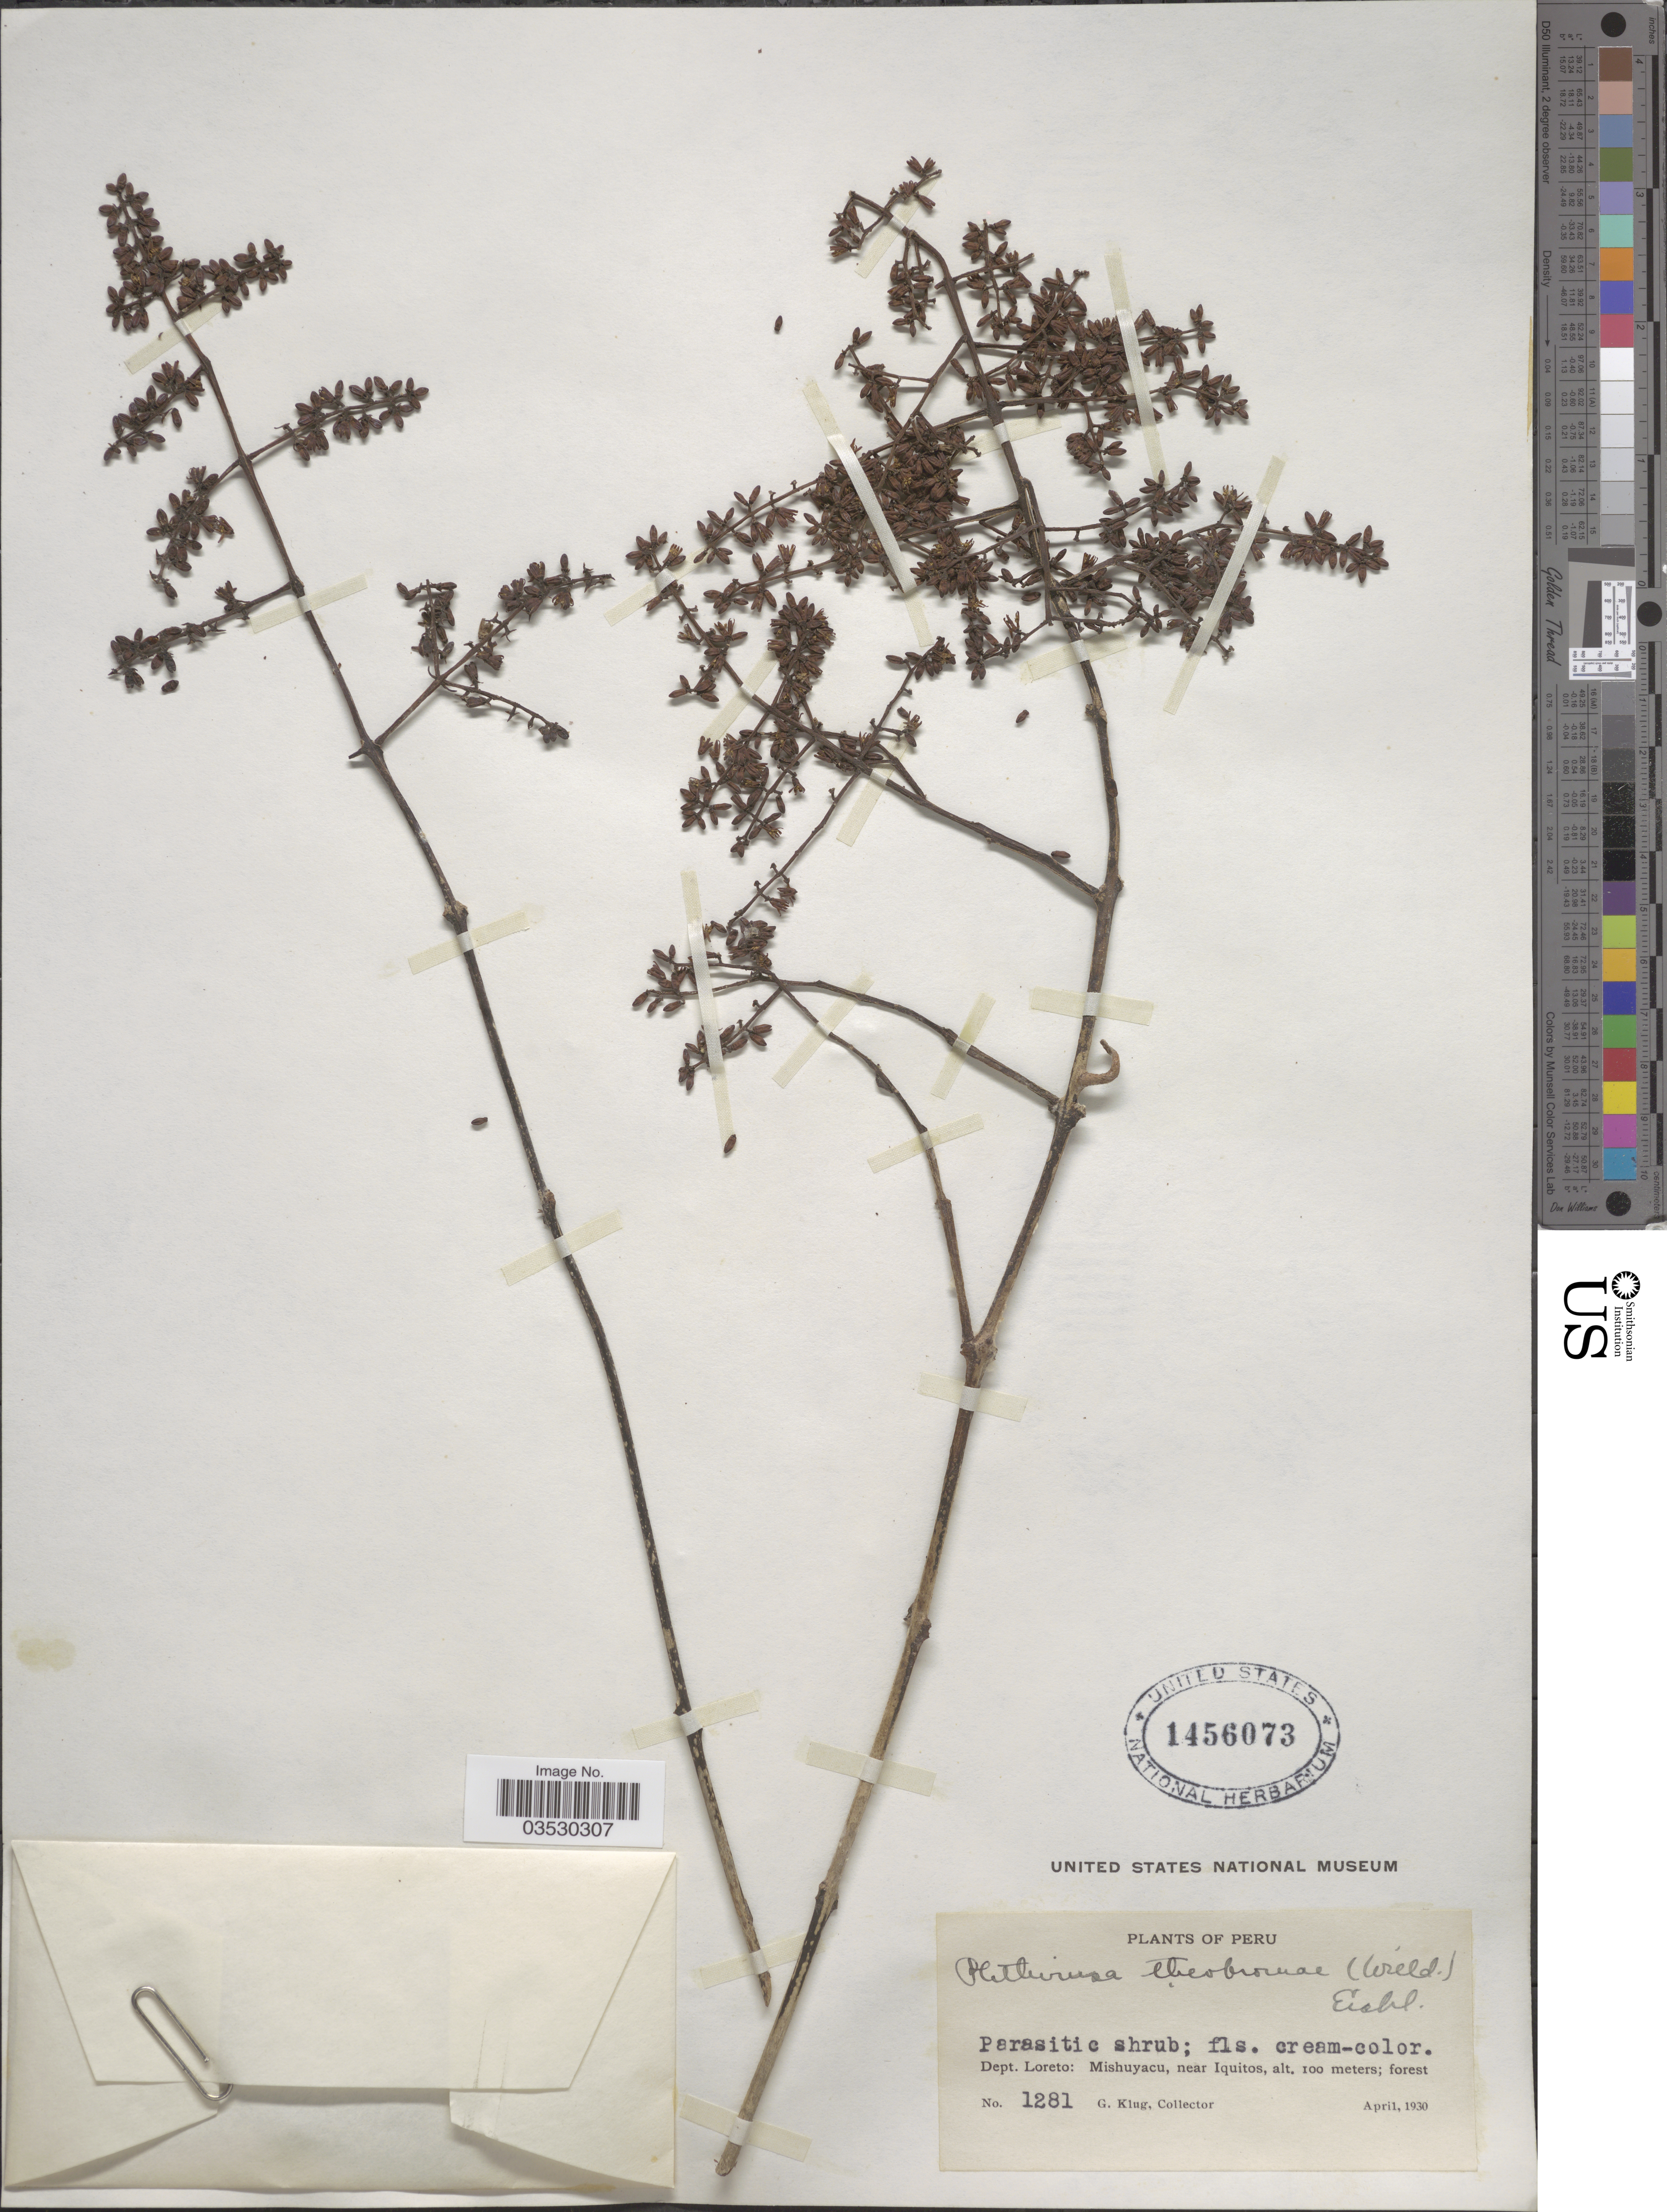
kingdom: Plantae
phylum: Tracheophyta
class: Magnoliopsida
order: Santalales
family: Loranthaceae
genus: Struthanthus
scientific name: Struthanthus aduncus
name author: (G. Mey.) G. Don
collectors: G. Klug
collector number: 1281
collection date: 1930-04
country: Peru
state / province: Loreto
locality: Dept. Loreto: Mishuyacu, near Iquitos.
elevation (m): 100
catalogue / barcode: US 1456073